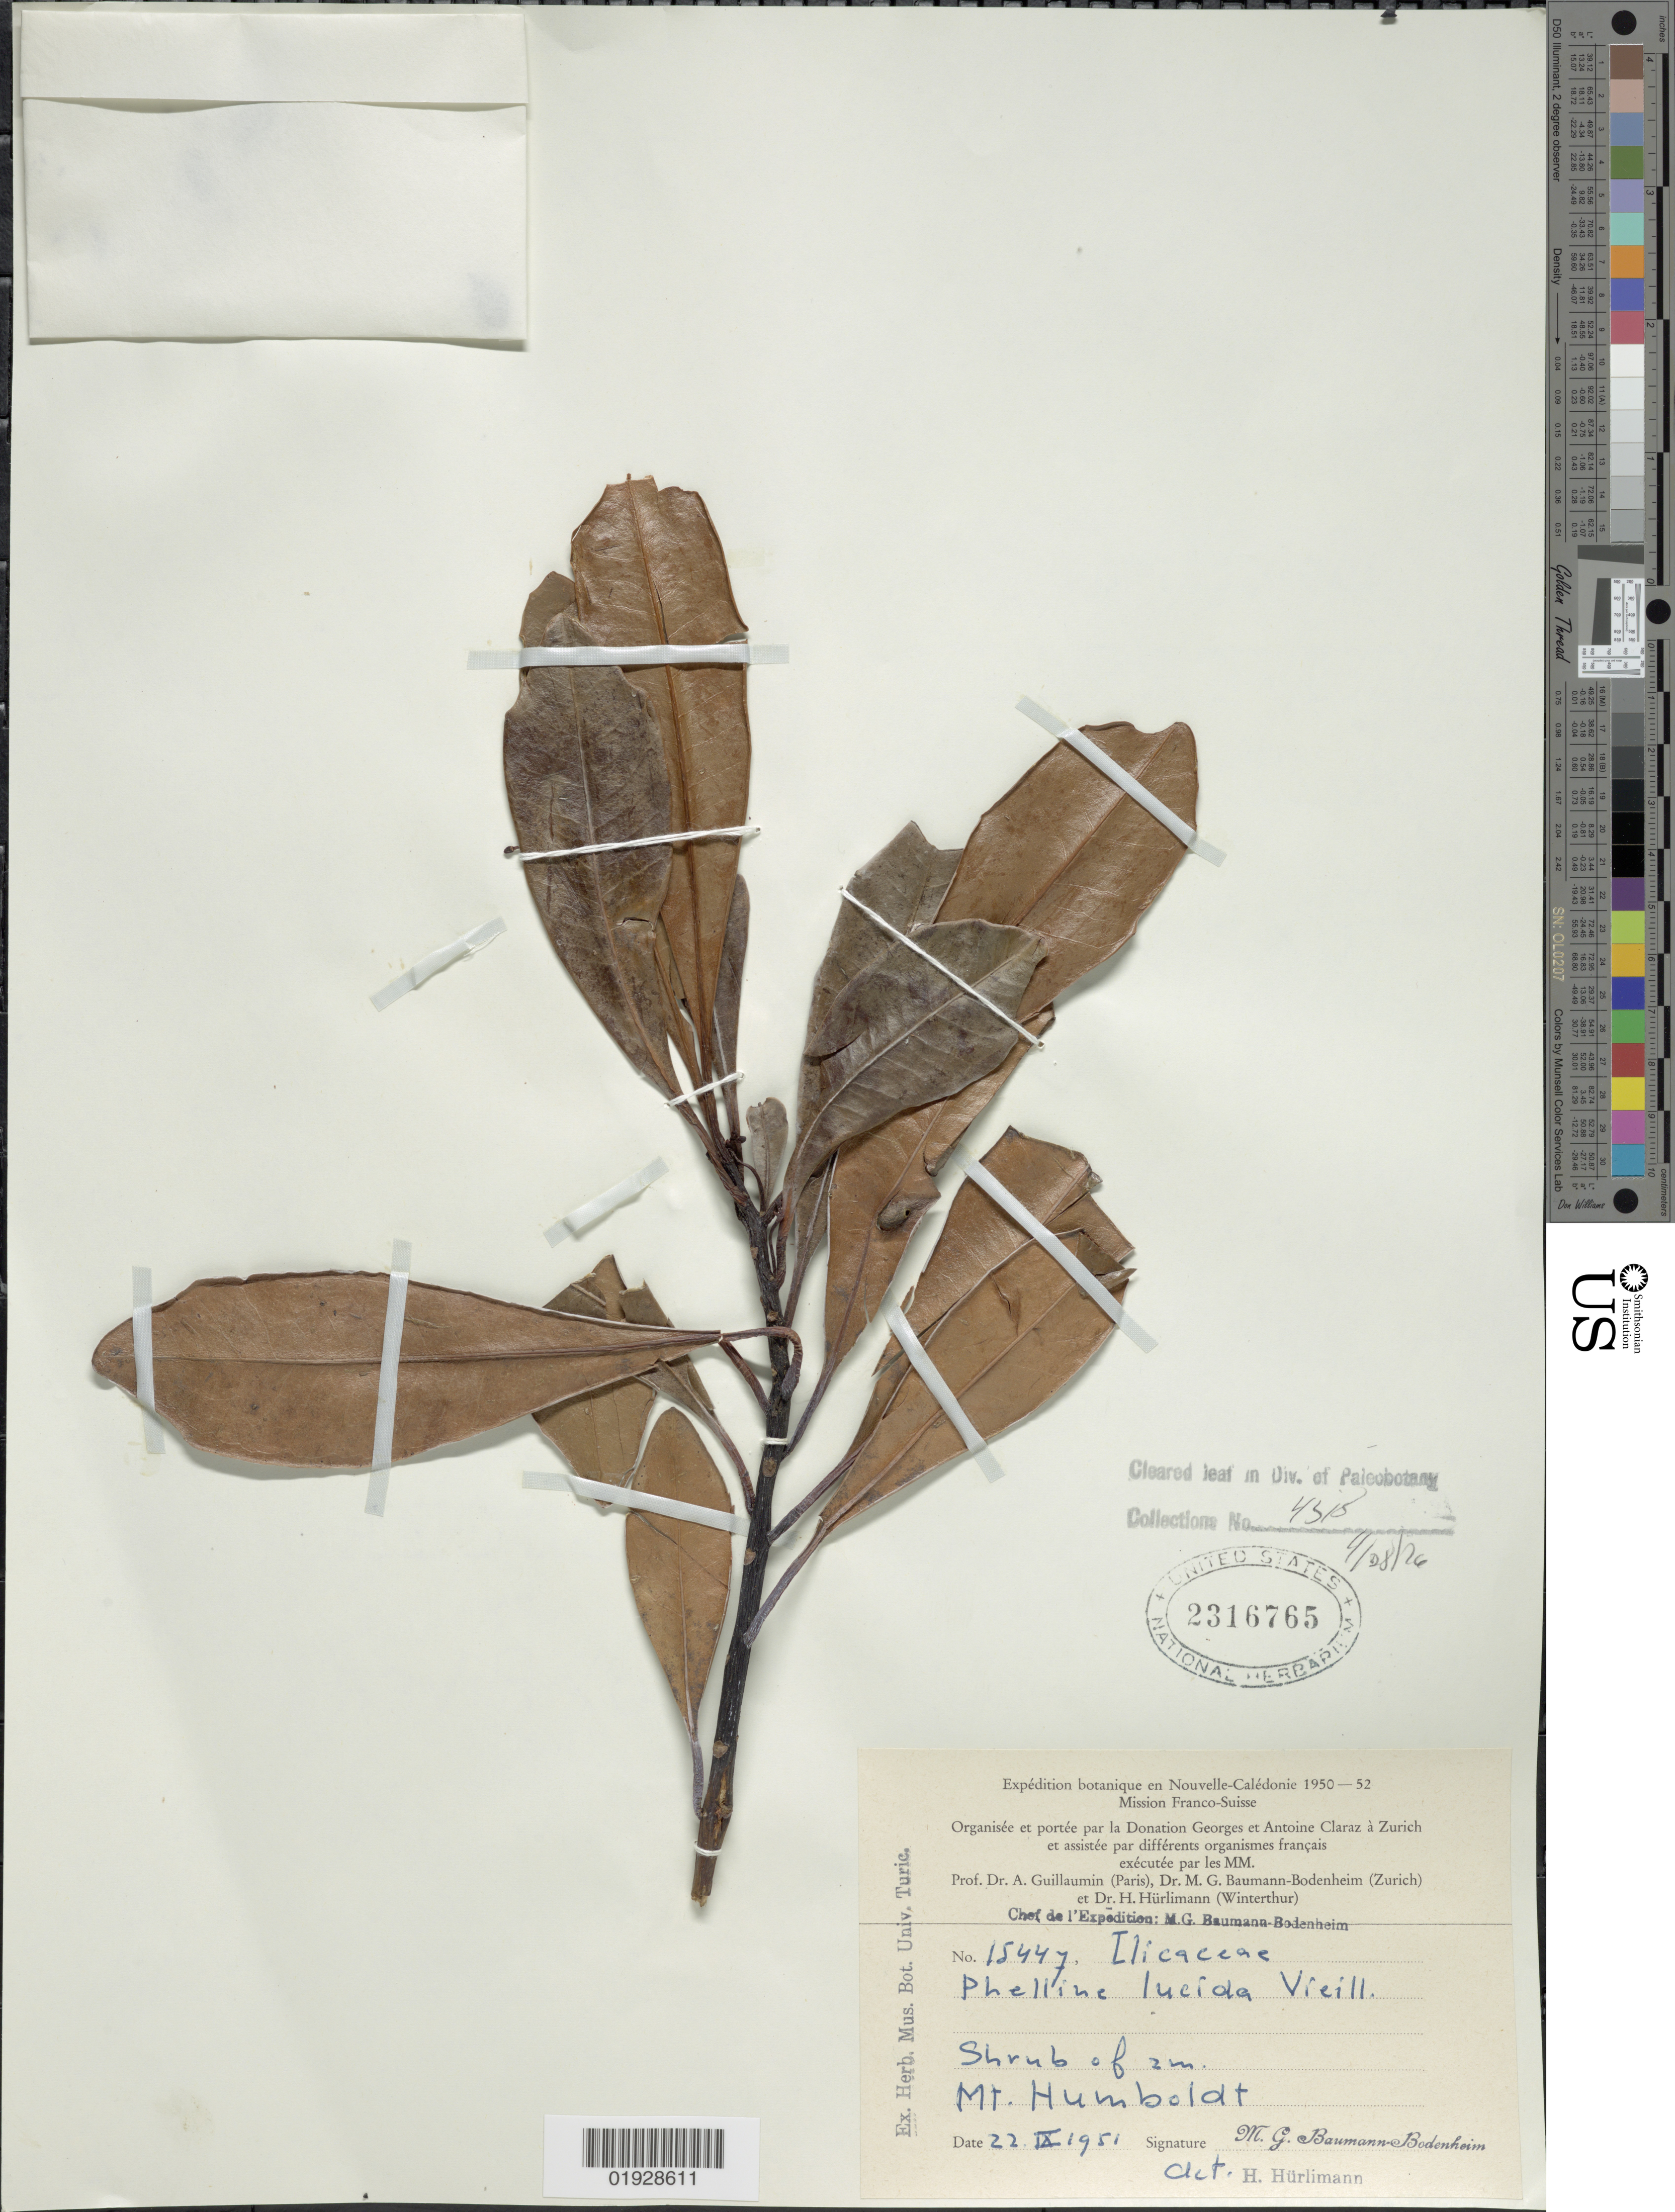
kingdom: Plantae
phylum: Tracheophyta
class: Magnoliopsida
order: Asterales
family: Phellinaceae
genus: Phelline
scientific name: Phelline lucida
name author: Vieill. ex Baill.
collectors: M. G. Baumann-Bodenheim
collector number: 15447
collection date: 1951-09-22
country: New Caledonia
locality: Mt. Humboldt.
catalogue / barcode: US 2316765